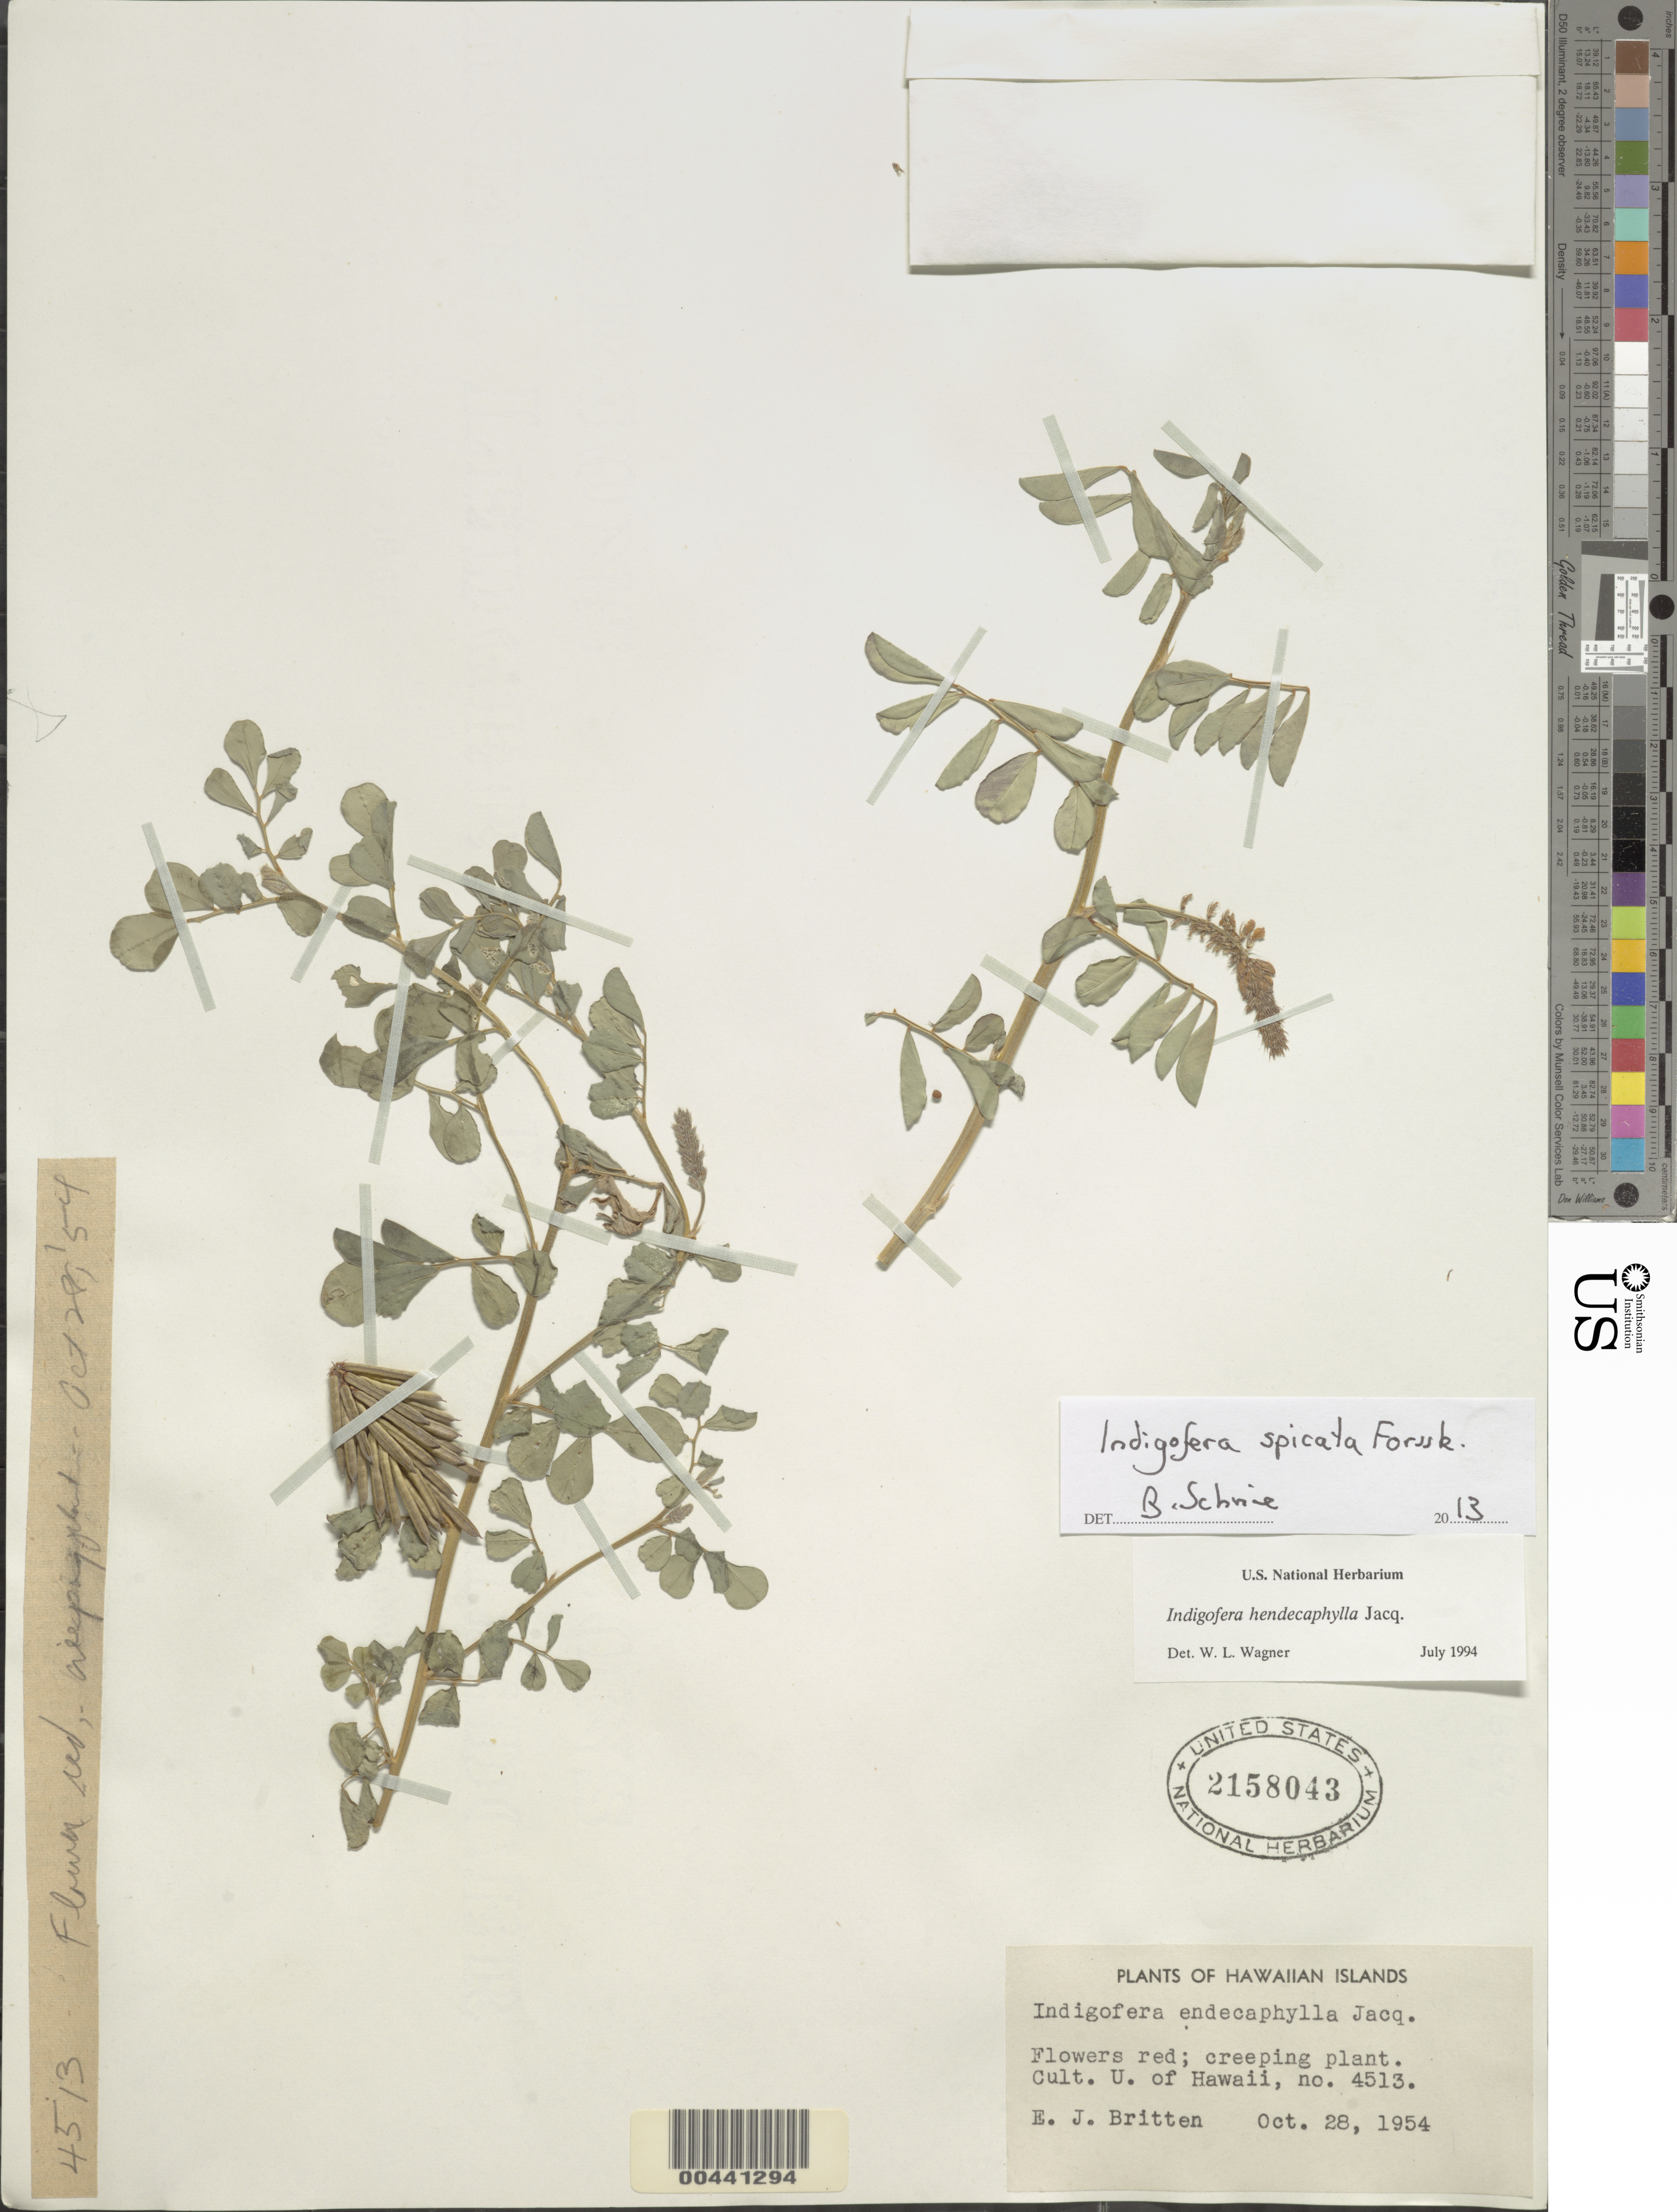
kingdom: Plantae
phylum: Tracheophyta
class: Magnoliopsida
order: Fabales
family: Fabaceae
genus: Indigofera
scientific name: Indigofera spicata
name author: Forssk.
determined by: Schrire, Brian D.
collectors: E. Britten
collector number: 4513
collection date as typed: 28 Oct 1954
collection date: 1954-10-28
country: United States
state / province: Hawaii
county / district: Hawaii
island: Hawaii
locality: University of Hawaii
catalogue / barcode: US 2158043